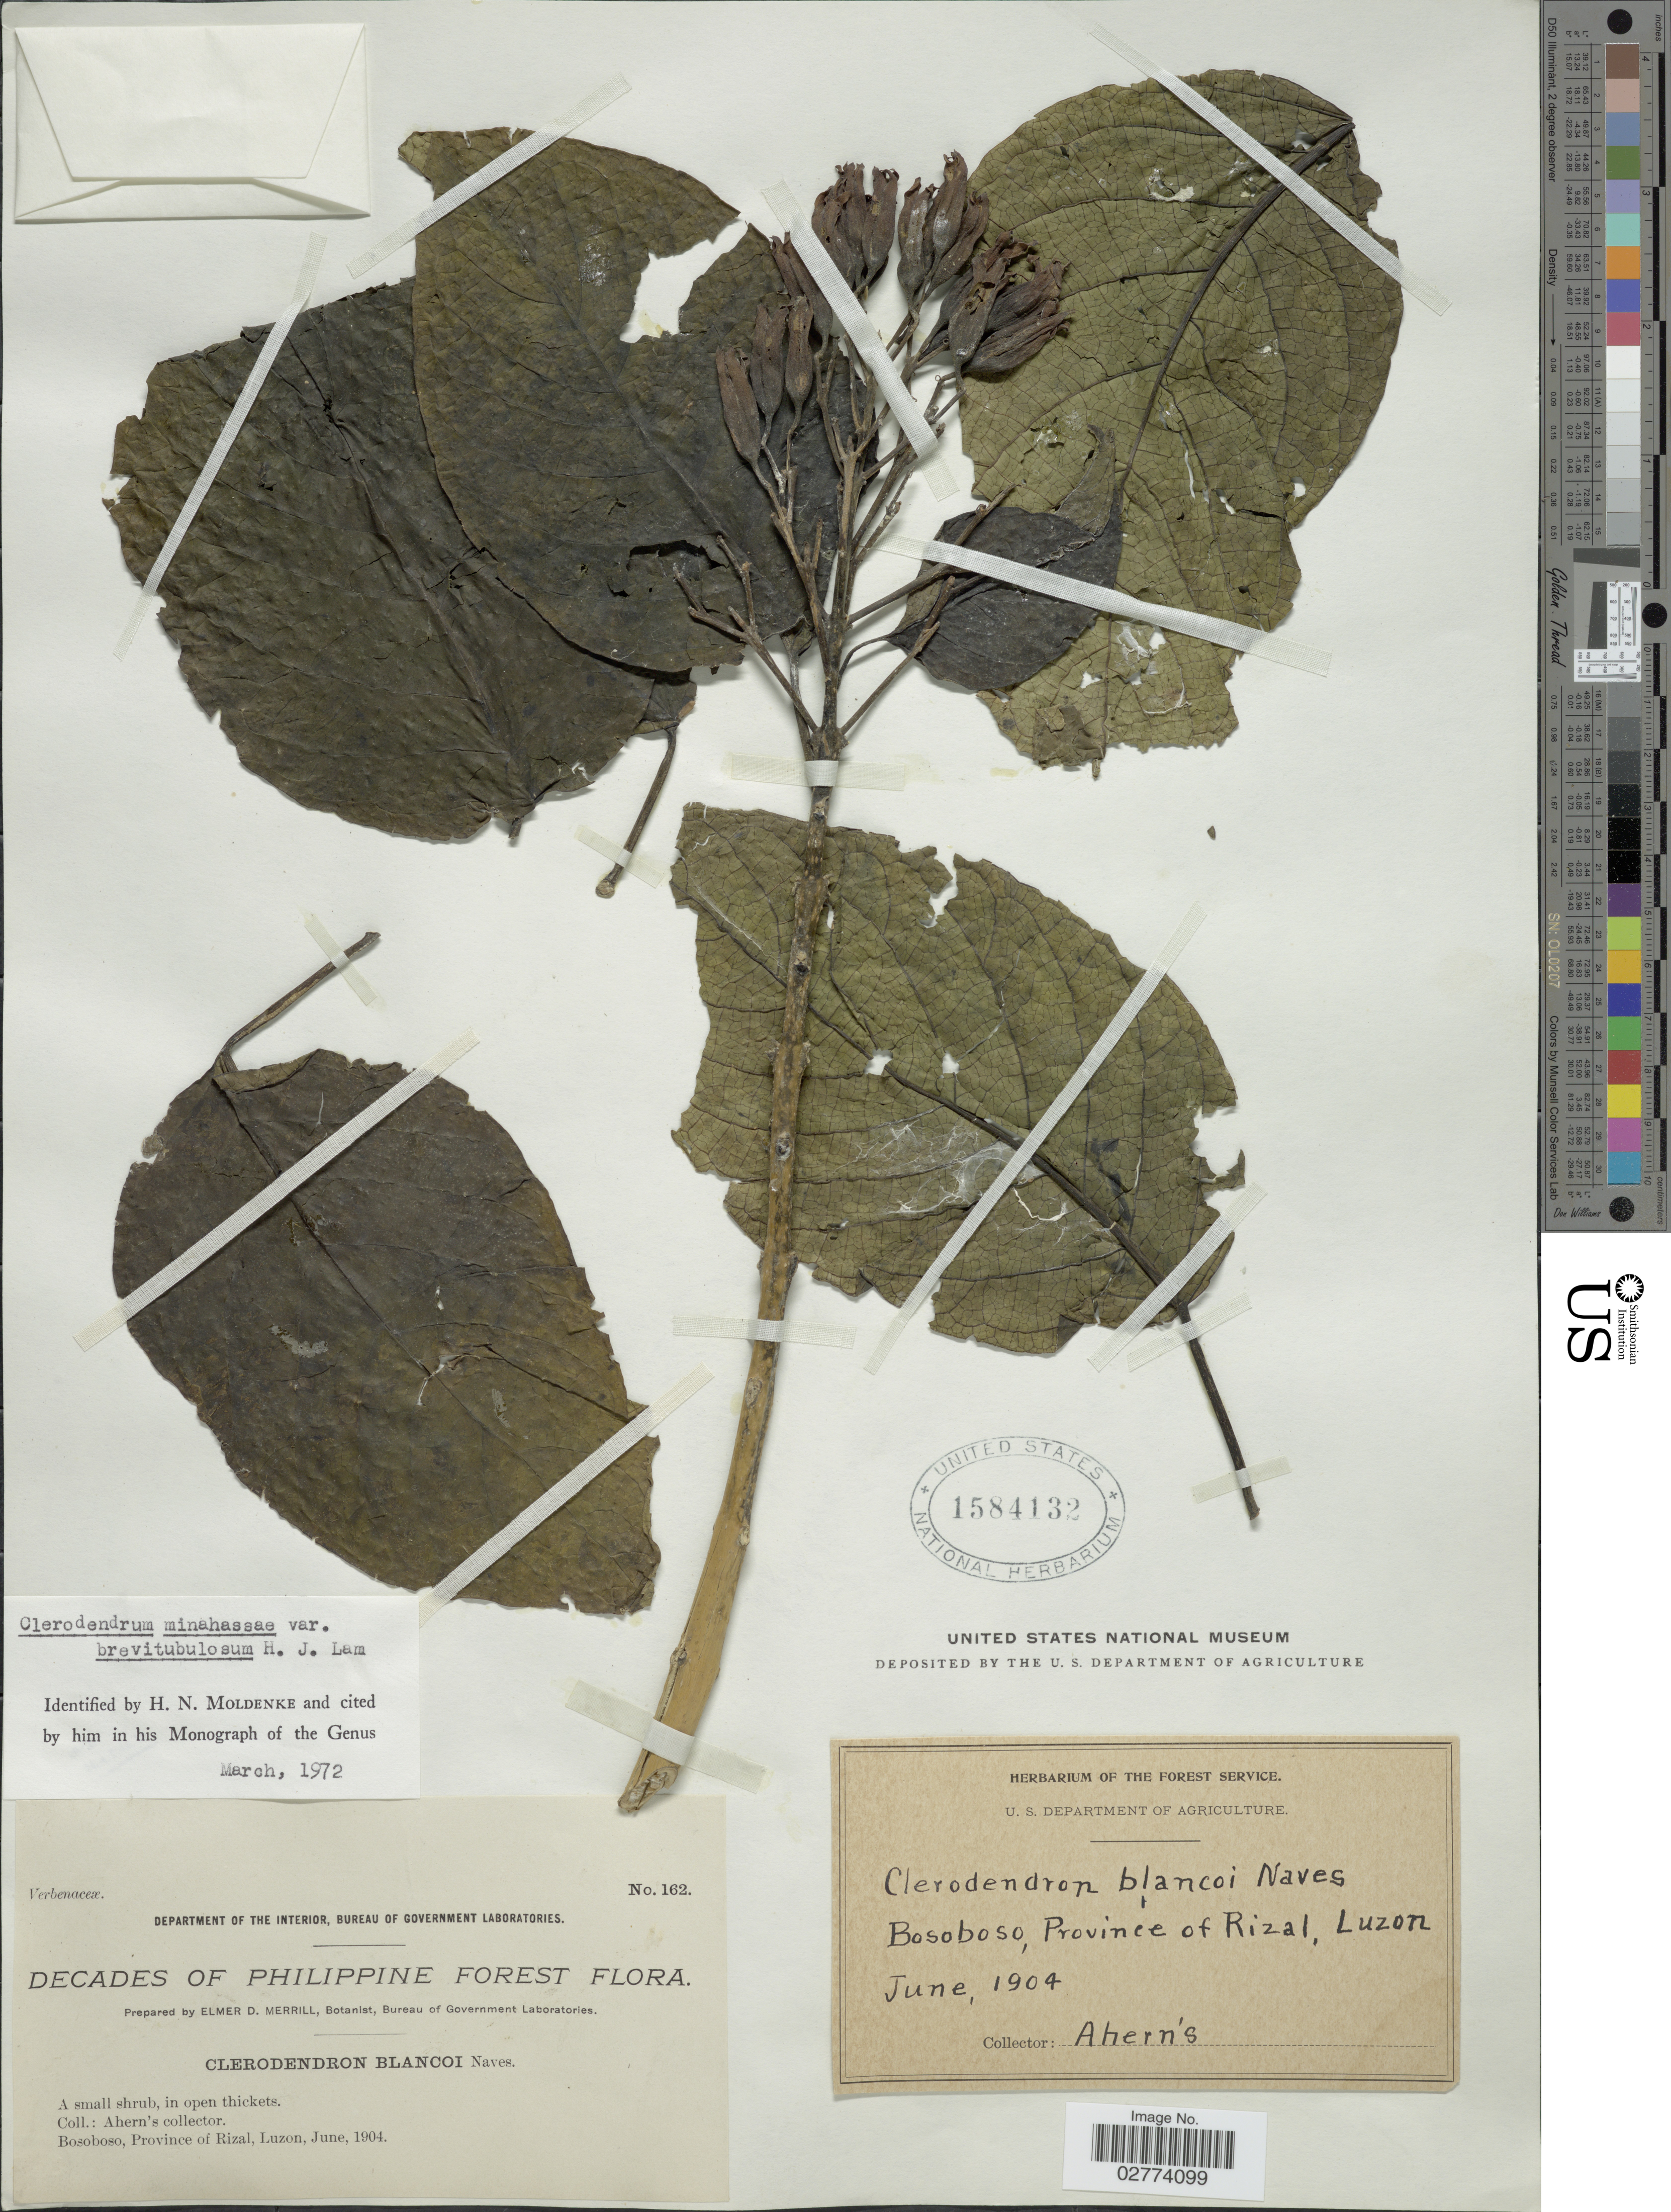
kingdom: Plantae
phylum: Tracheophyta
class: Magnoliopsida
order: Lamiales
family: Lamiaceae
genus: Clerodendrum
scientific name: Clerodendrum minahassae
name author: Teijsm. & Binn.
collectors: Ahern's collector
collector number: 162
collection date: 1904-06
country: Philippines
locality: Bosoboso, Province of Rizal, Luzon.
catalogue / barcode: US 1584132